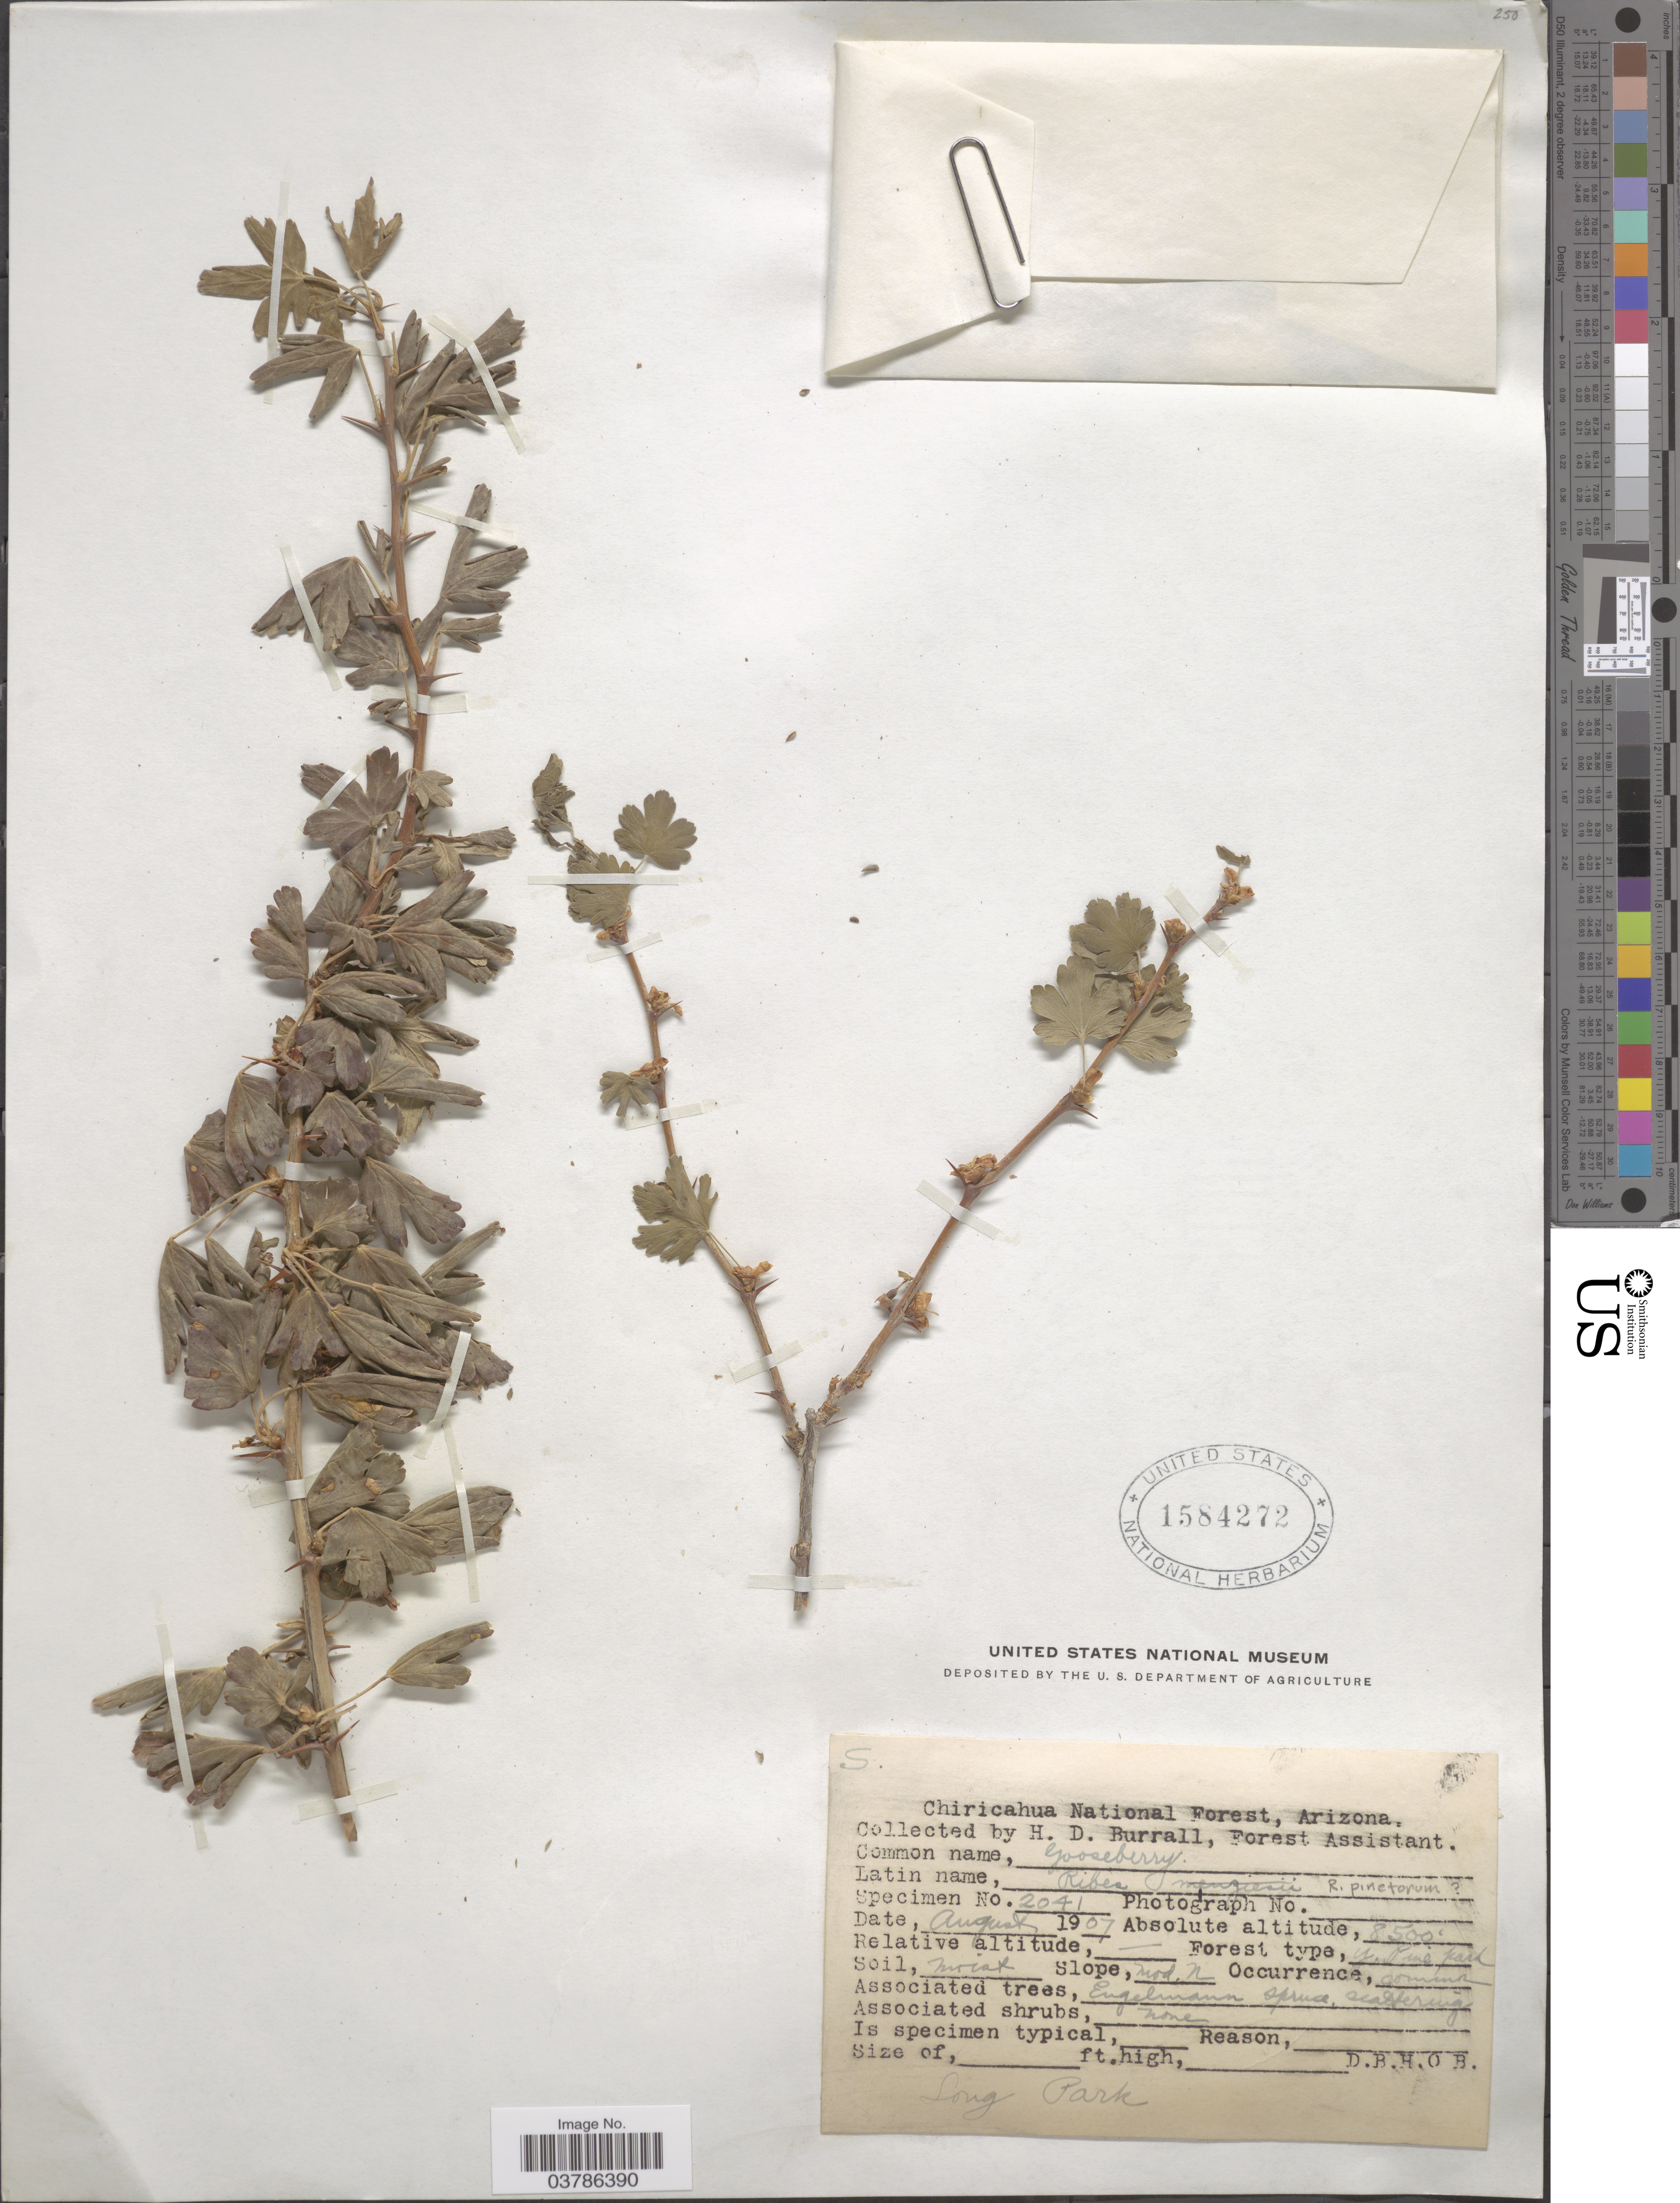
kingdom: Plantae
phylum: Tracheophyta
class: Magnoliopsida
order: Saxifragales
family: Grossulariaceae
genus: Ribes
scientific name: Ribes pinetorum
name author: Greene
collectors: H. Burrall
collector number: S?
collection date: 1907-08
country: United States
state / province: Arizona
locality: Chiricahua National Forest. Long Park.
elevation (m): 2591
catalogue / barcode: US 1584272